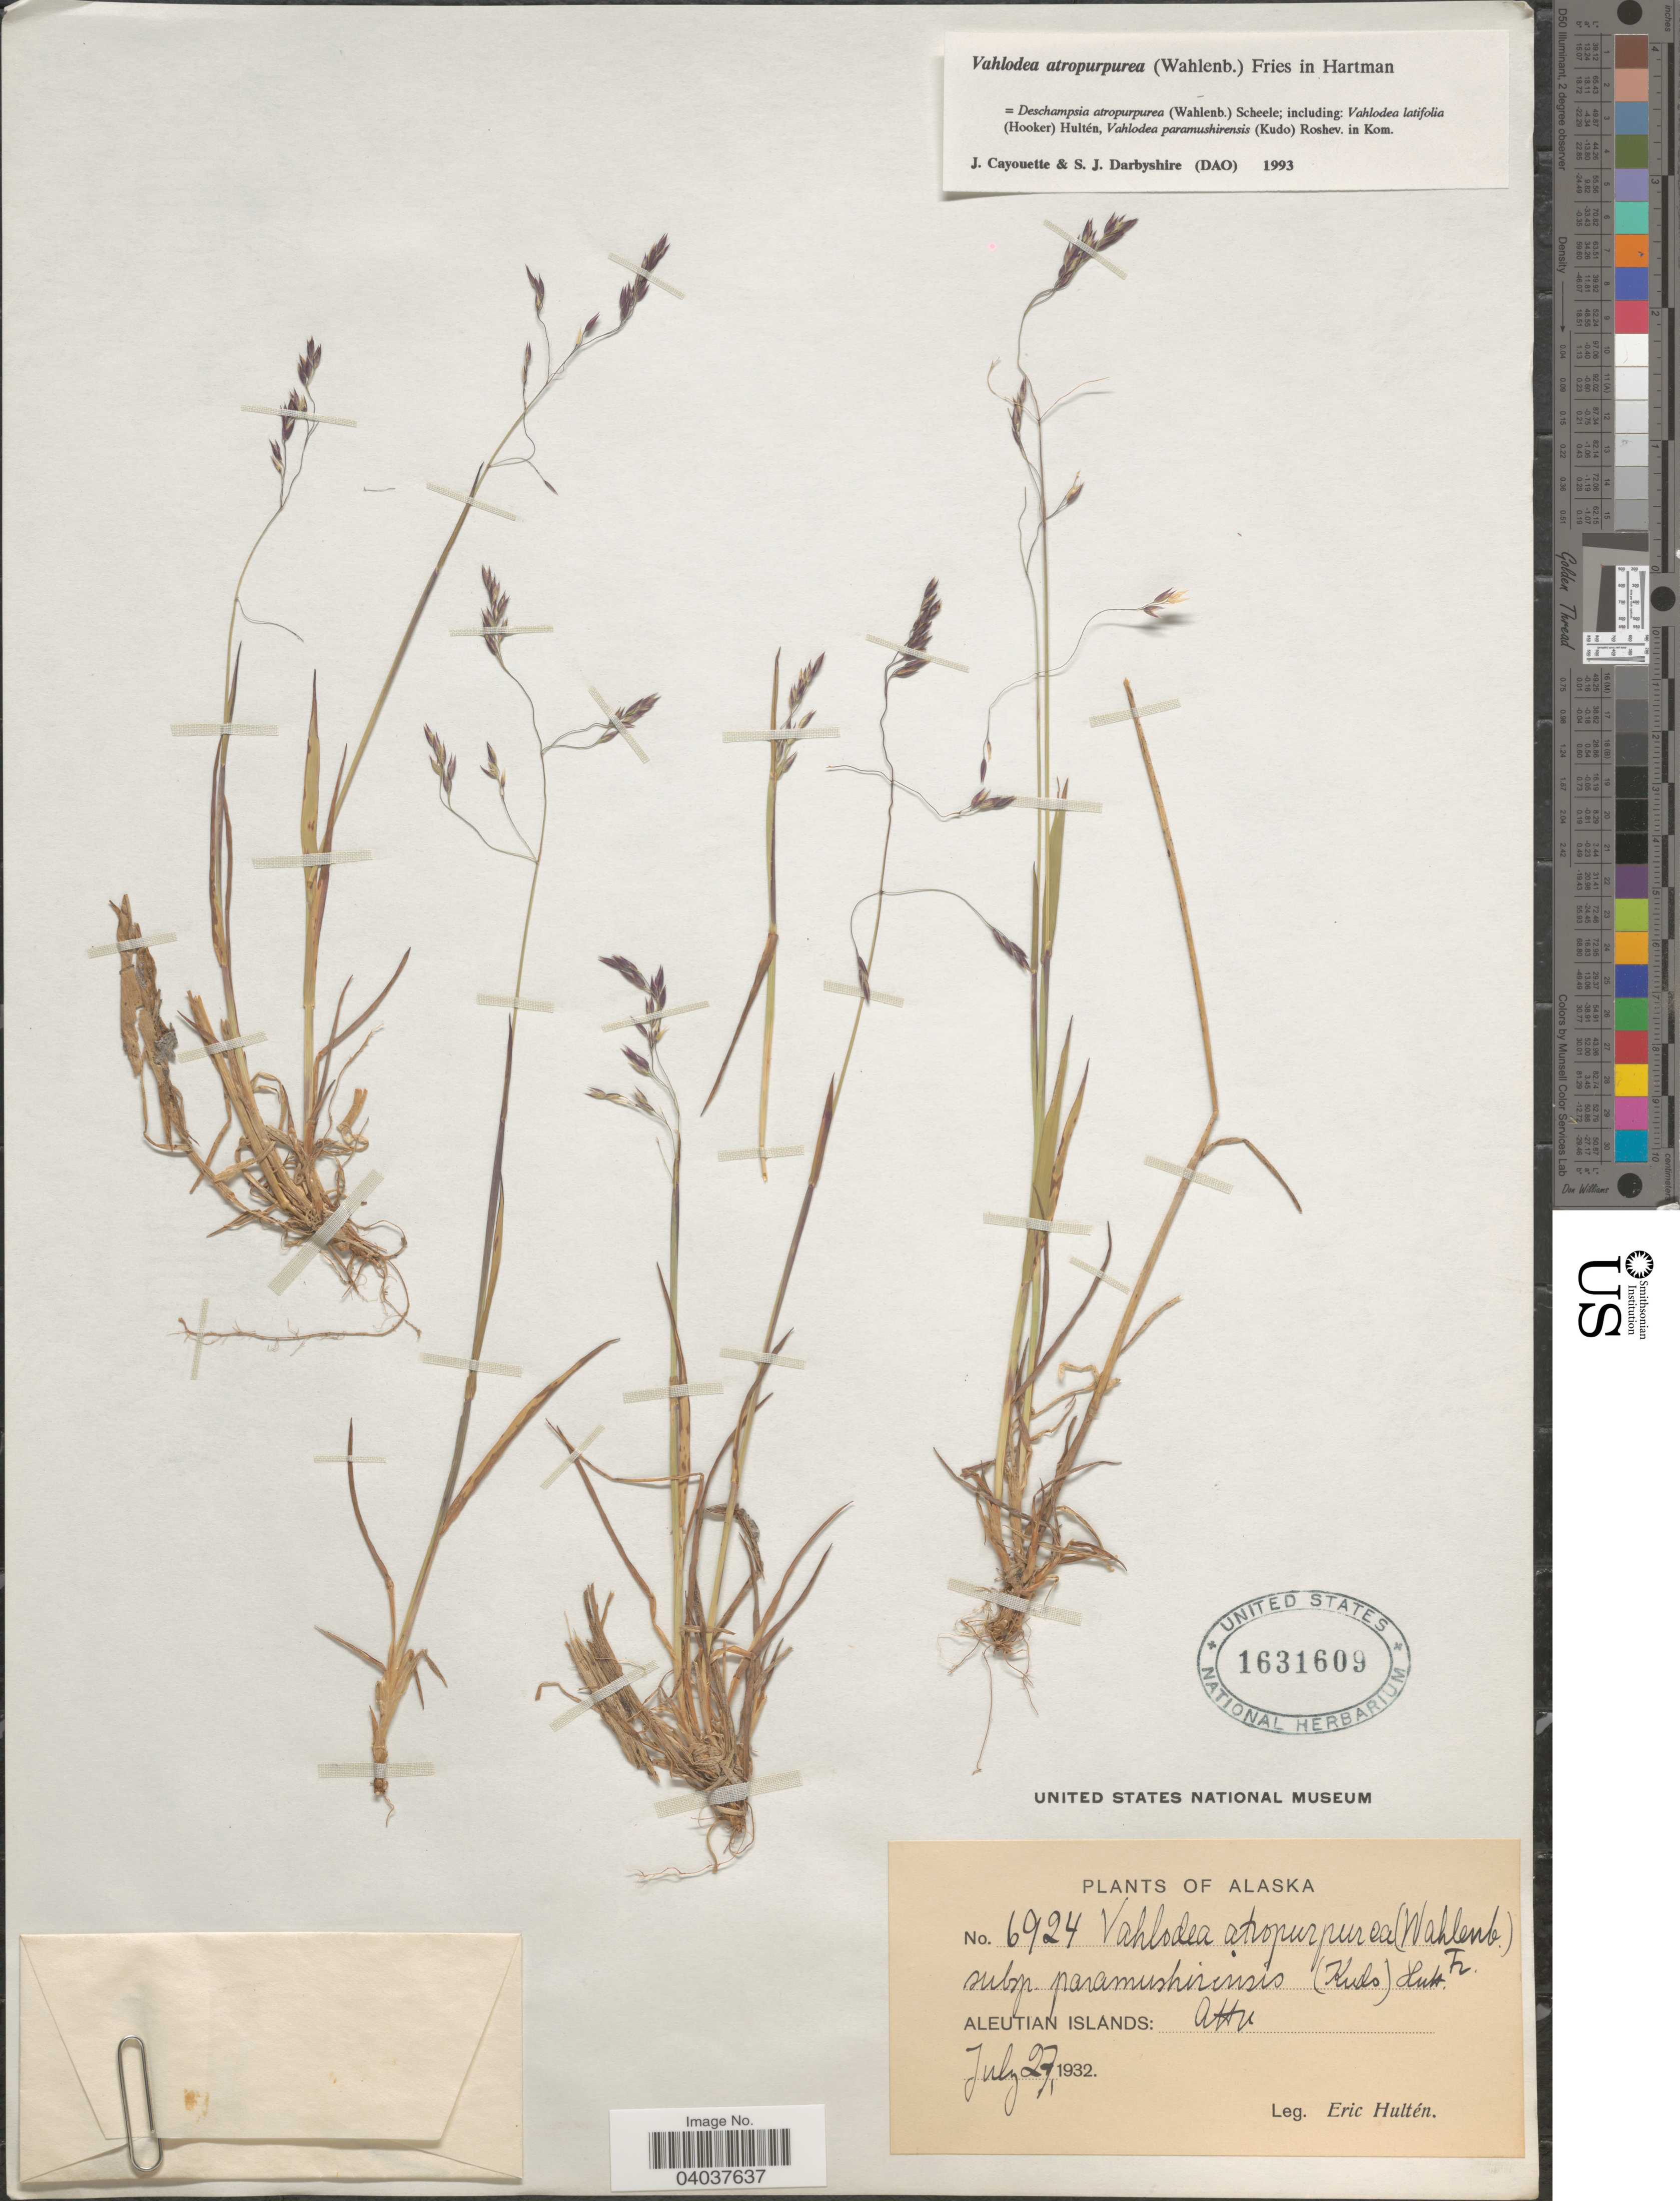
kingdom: Plantae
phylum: Tracheophyta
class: Liliopsida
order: Poales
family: Poaceae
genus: Vahlodea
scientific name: Vahlodea atropurpurea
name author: (Wahlenb.) Fr. ex Hartm.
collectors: E. G. Hultén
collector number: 6924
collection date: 1932-07-27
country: United States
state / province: Alaska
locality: Aleutian Islands: Attu.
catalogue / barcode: US 1631609